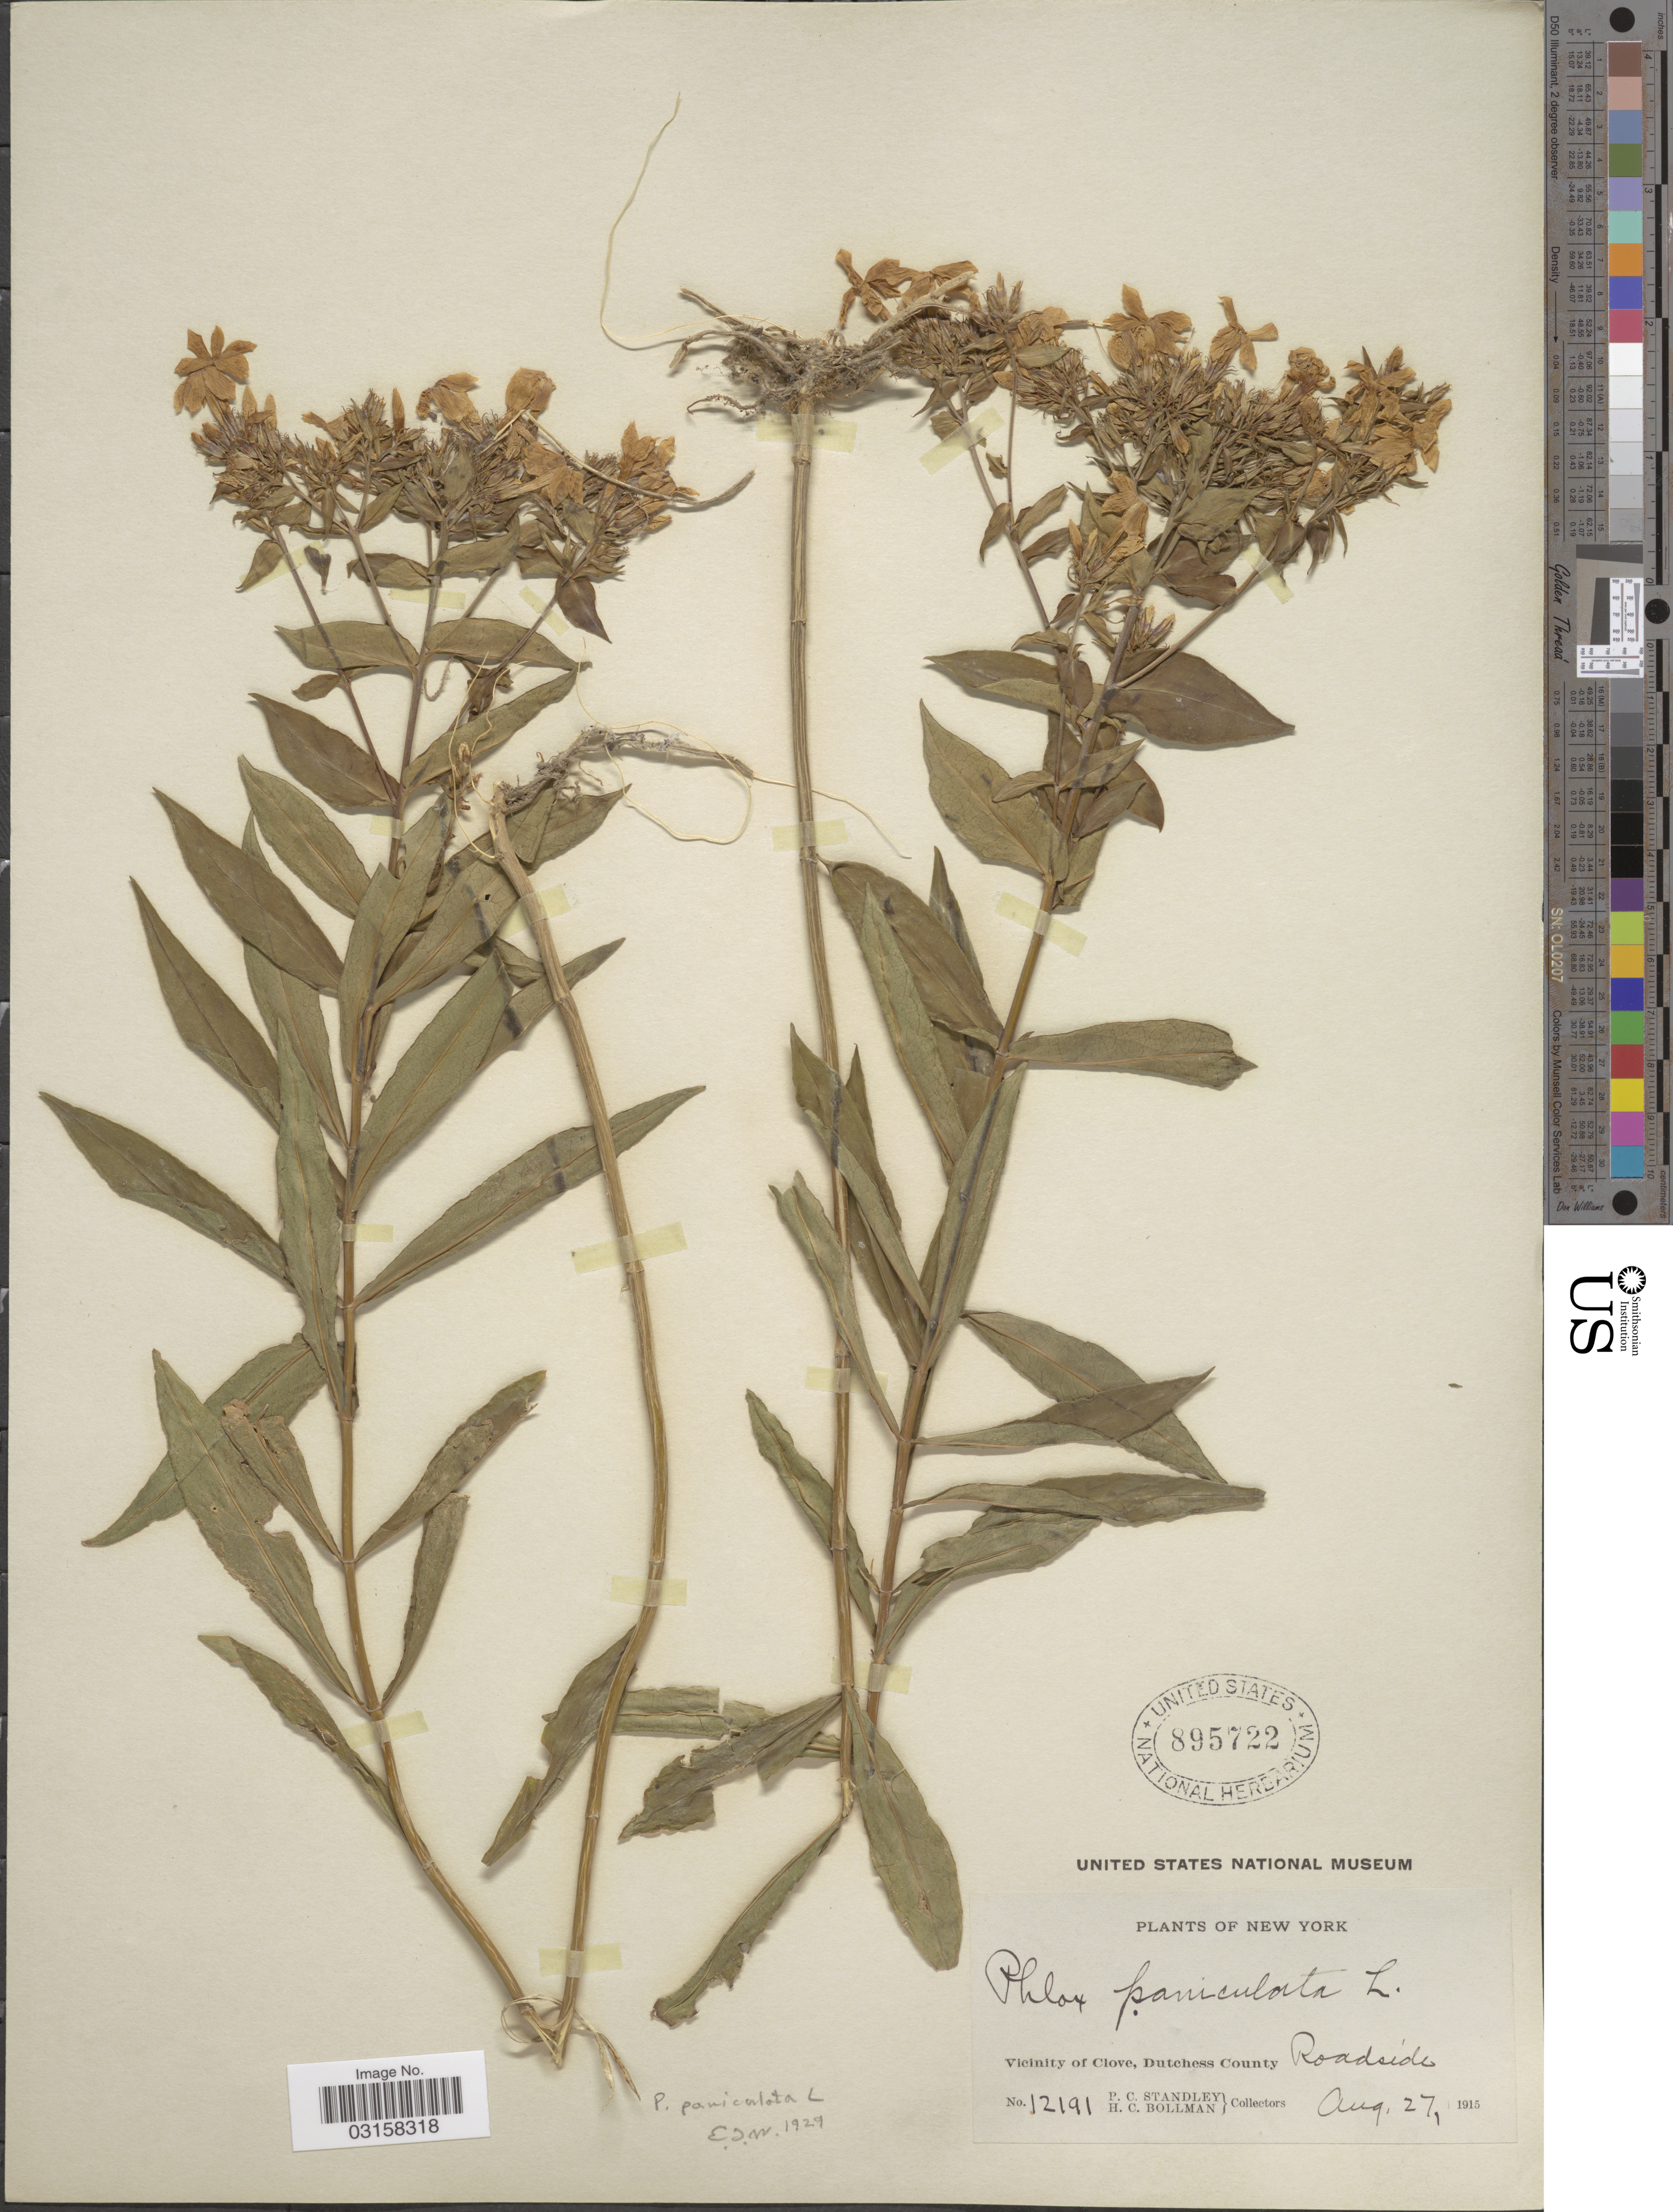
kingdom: Plantae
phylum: Tracheophyta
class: Magnoliopsida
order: Ericales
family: Polemoniaceae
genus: Phlox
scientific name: Phlox paniculata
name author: L.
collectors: P. Standely & H. C. Bollman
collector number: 12191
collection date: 1915-08-27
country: United States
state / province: New York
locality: Vicinity of Clove, Dutchess County.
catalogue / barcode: US 895722